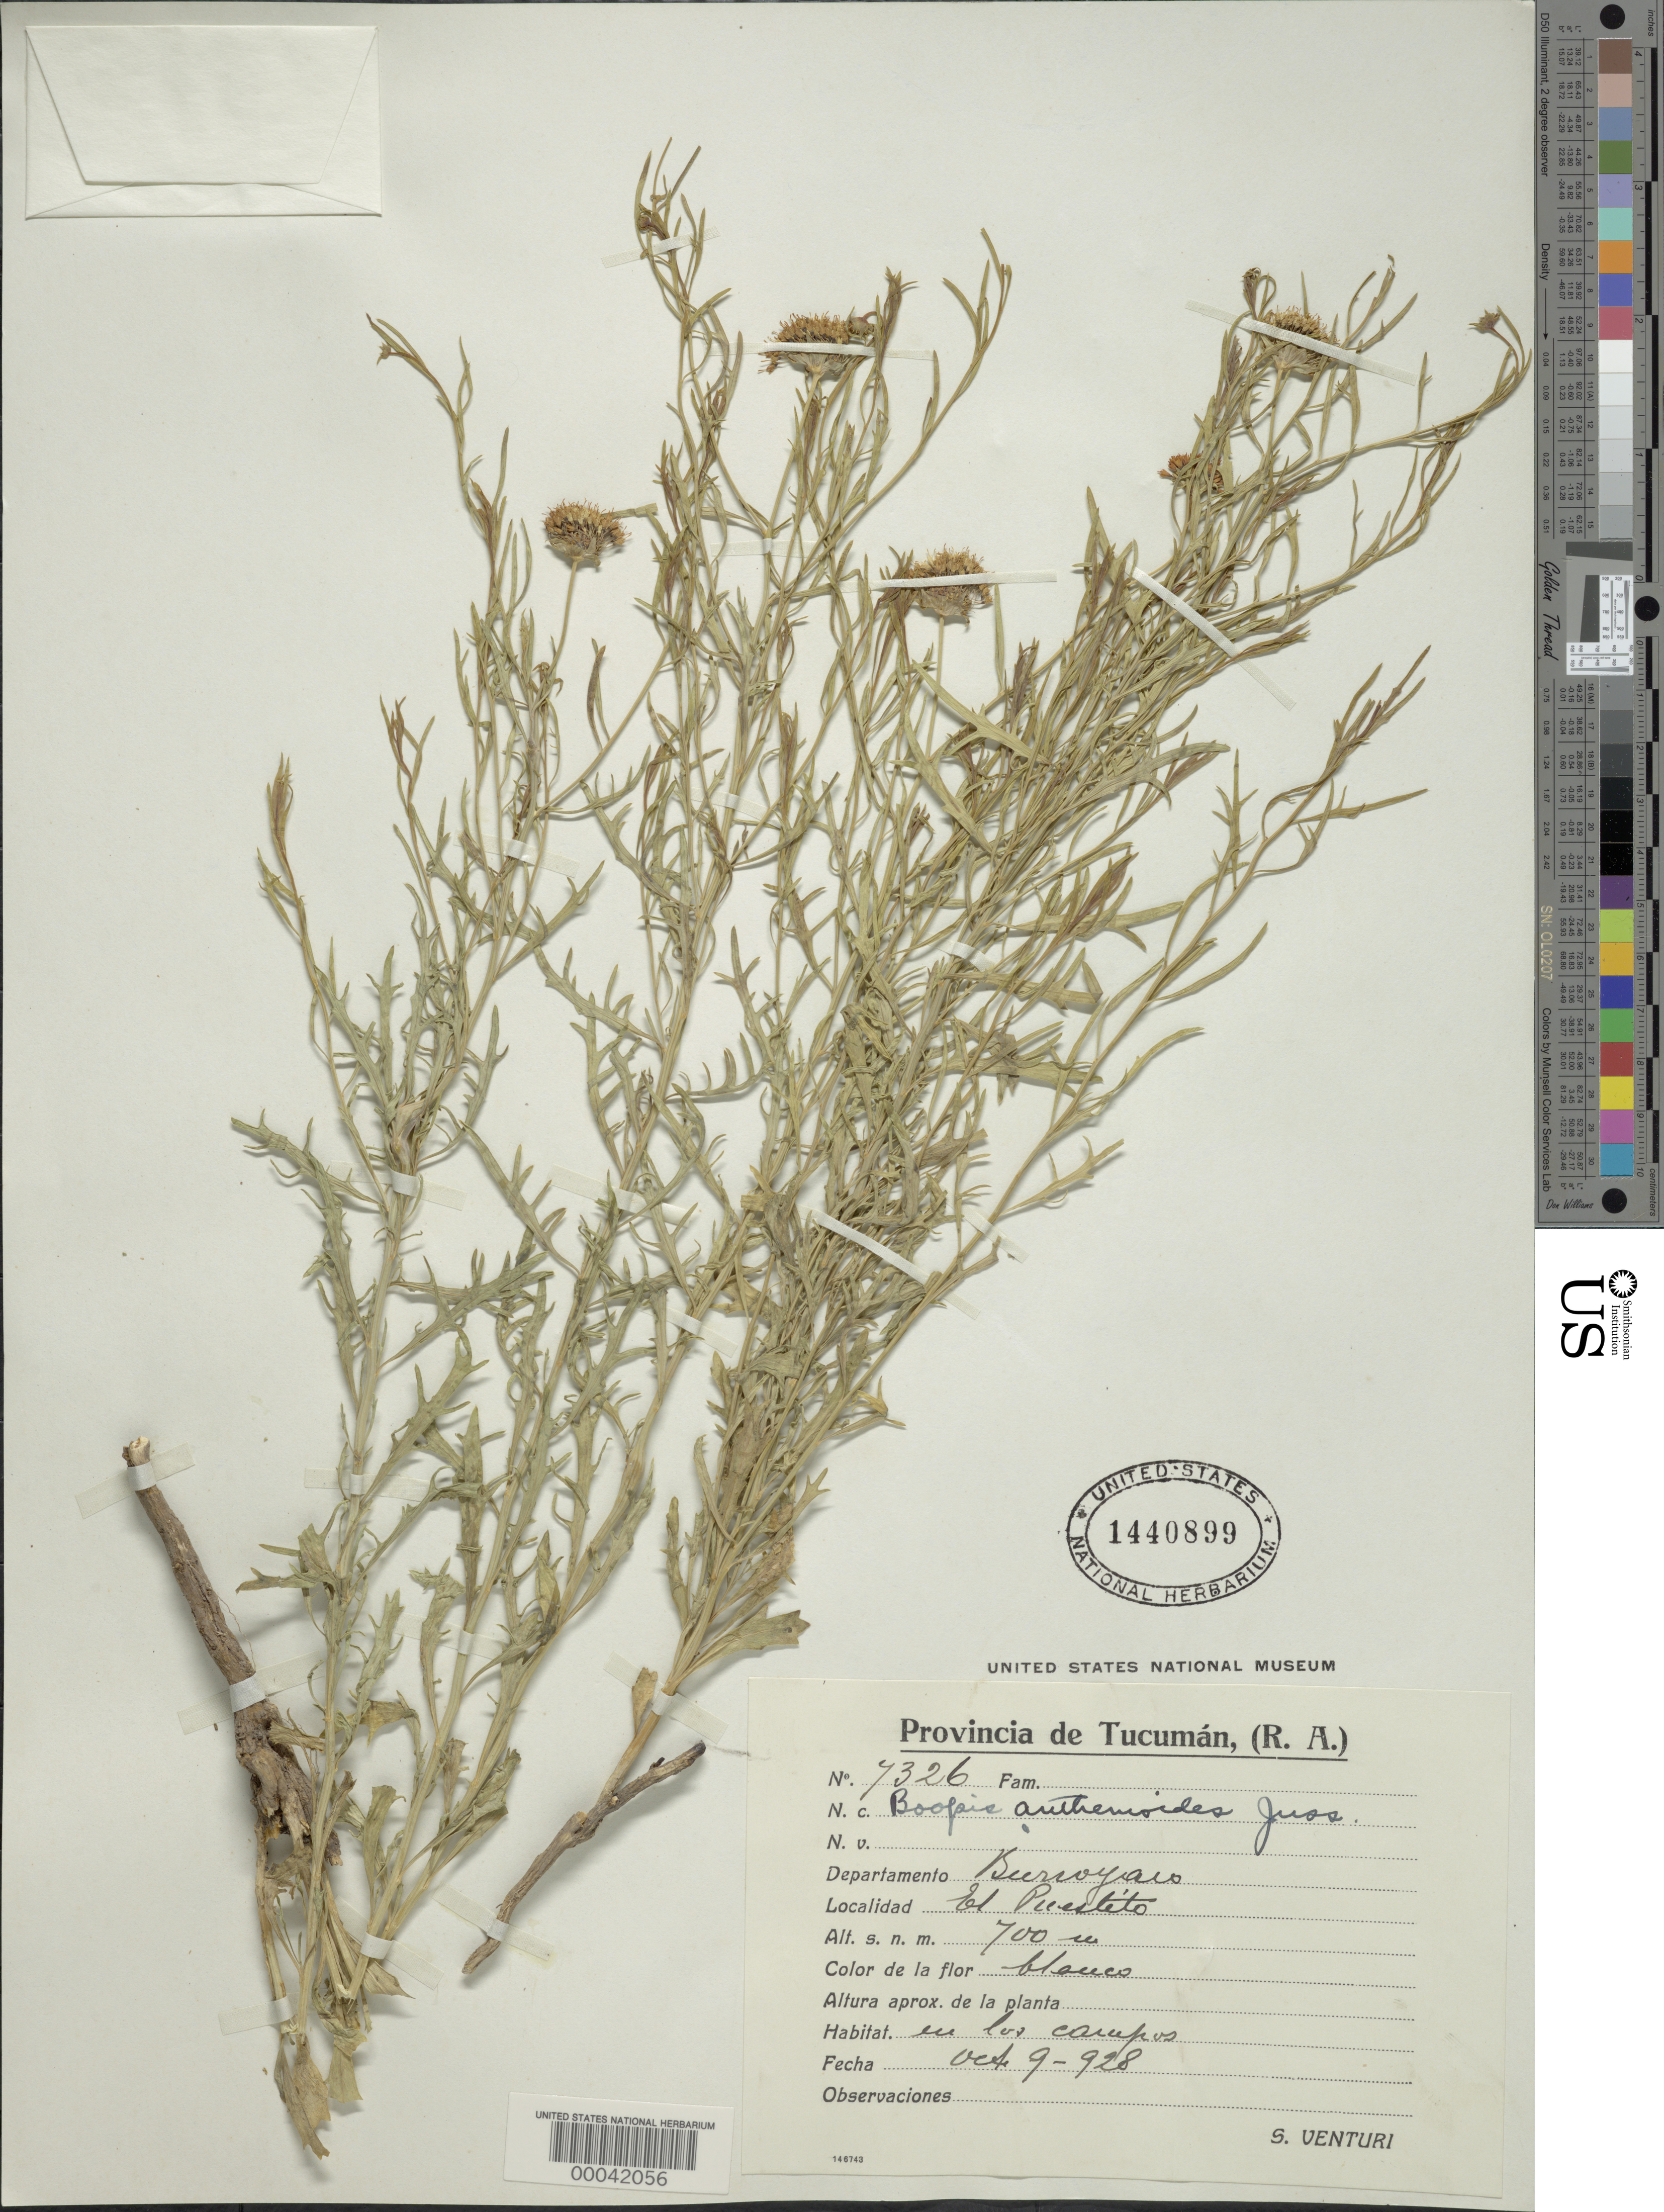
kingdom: Plantae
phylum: Tracheophyta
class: Magnoliopsida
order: Asterales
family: Calyceraceae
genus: Boopis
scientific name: Boopis anthemoides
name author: Juss.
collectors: S. Venturi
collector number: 4326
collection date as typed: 09 Oct 1928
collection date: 1928-10-09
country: Argentina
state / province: Tucumán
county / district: Burruyaco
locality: El Picestito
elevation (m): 700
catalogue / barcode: US 1440899